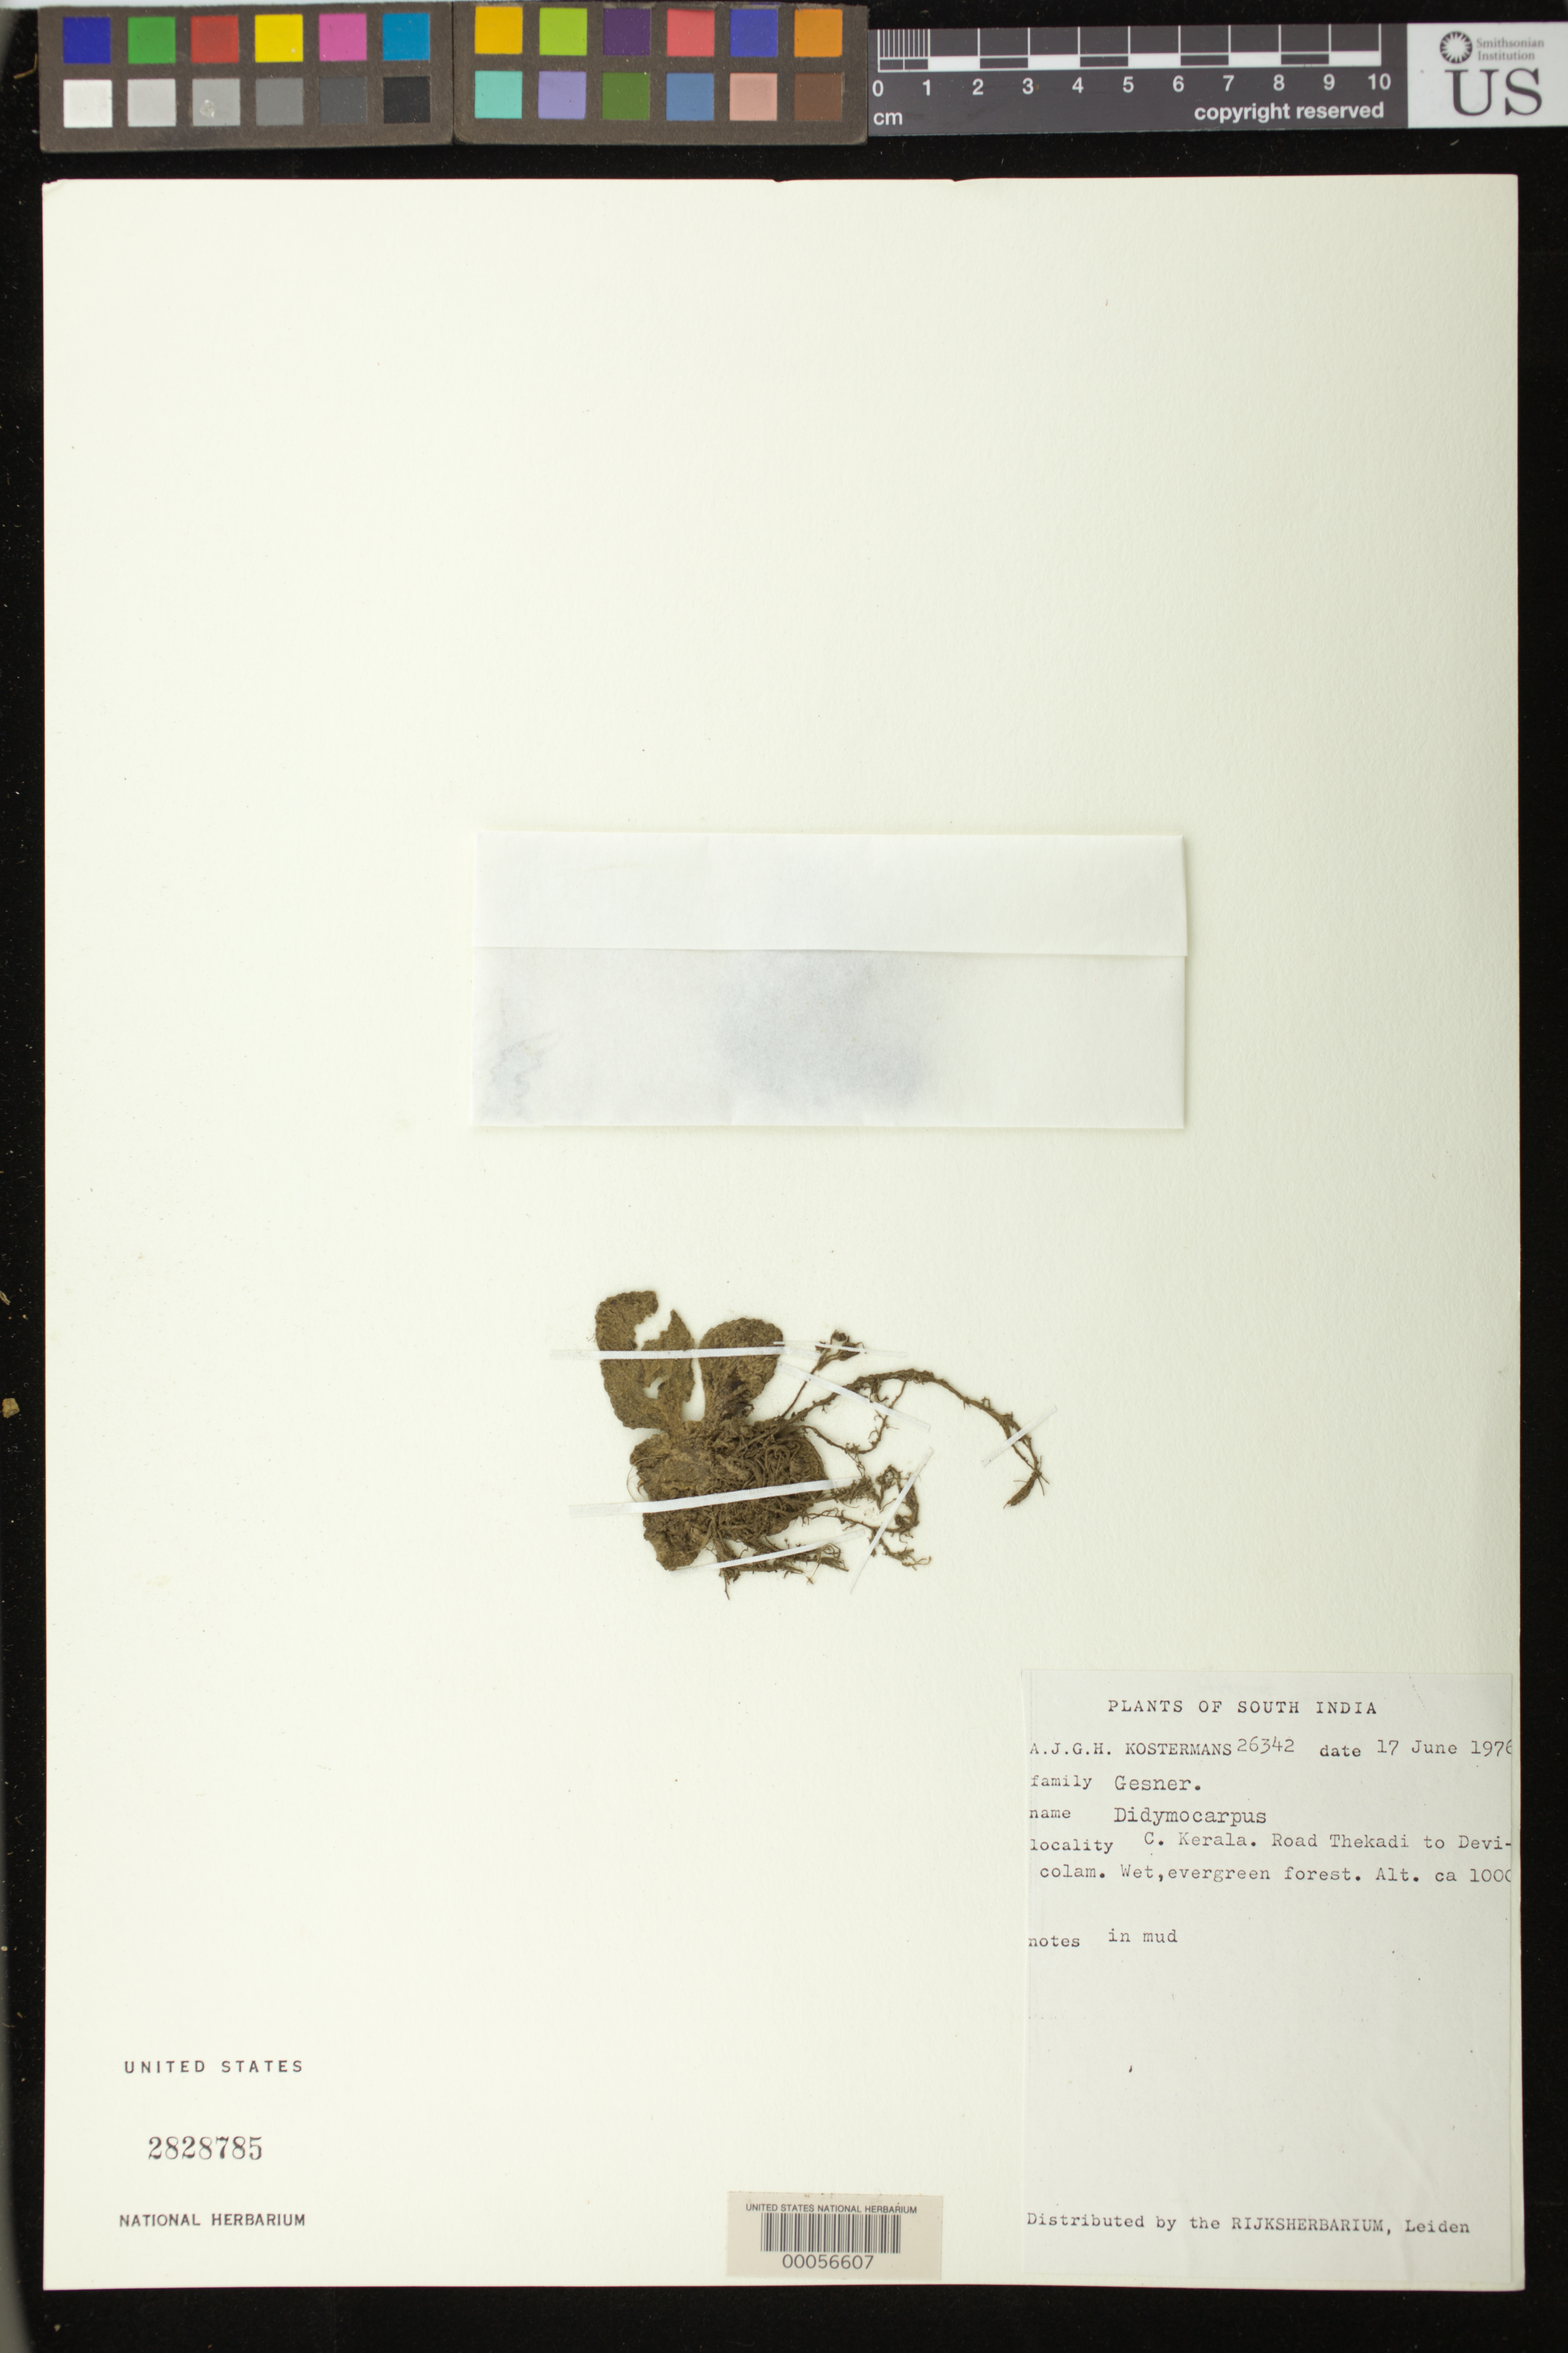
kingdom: Plantae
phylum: Tracheophyta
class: Magnoliopsida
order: Lamiales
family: Gesneriaceae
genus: Didymocarpus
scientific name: Didymocarpus sp.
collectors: A. J. G. Kostermans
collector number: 26342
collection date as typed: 17 Jun 1976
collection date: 1976-06-17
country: India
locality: C. kerala, road to thekadi to devicolam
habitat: Wet, evergreen forest, in mud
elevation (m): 30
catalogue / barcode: US 2828785